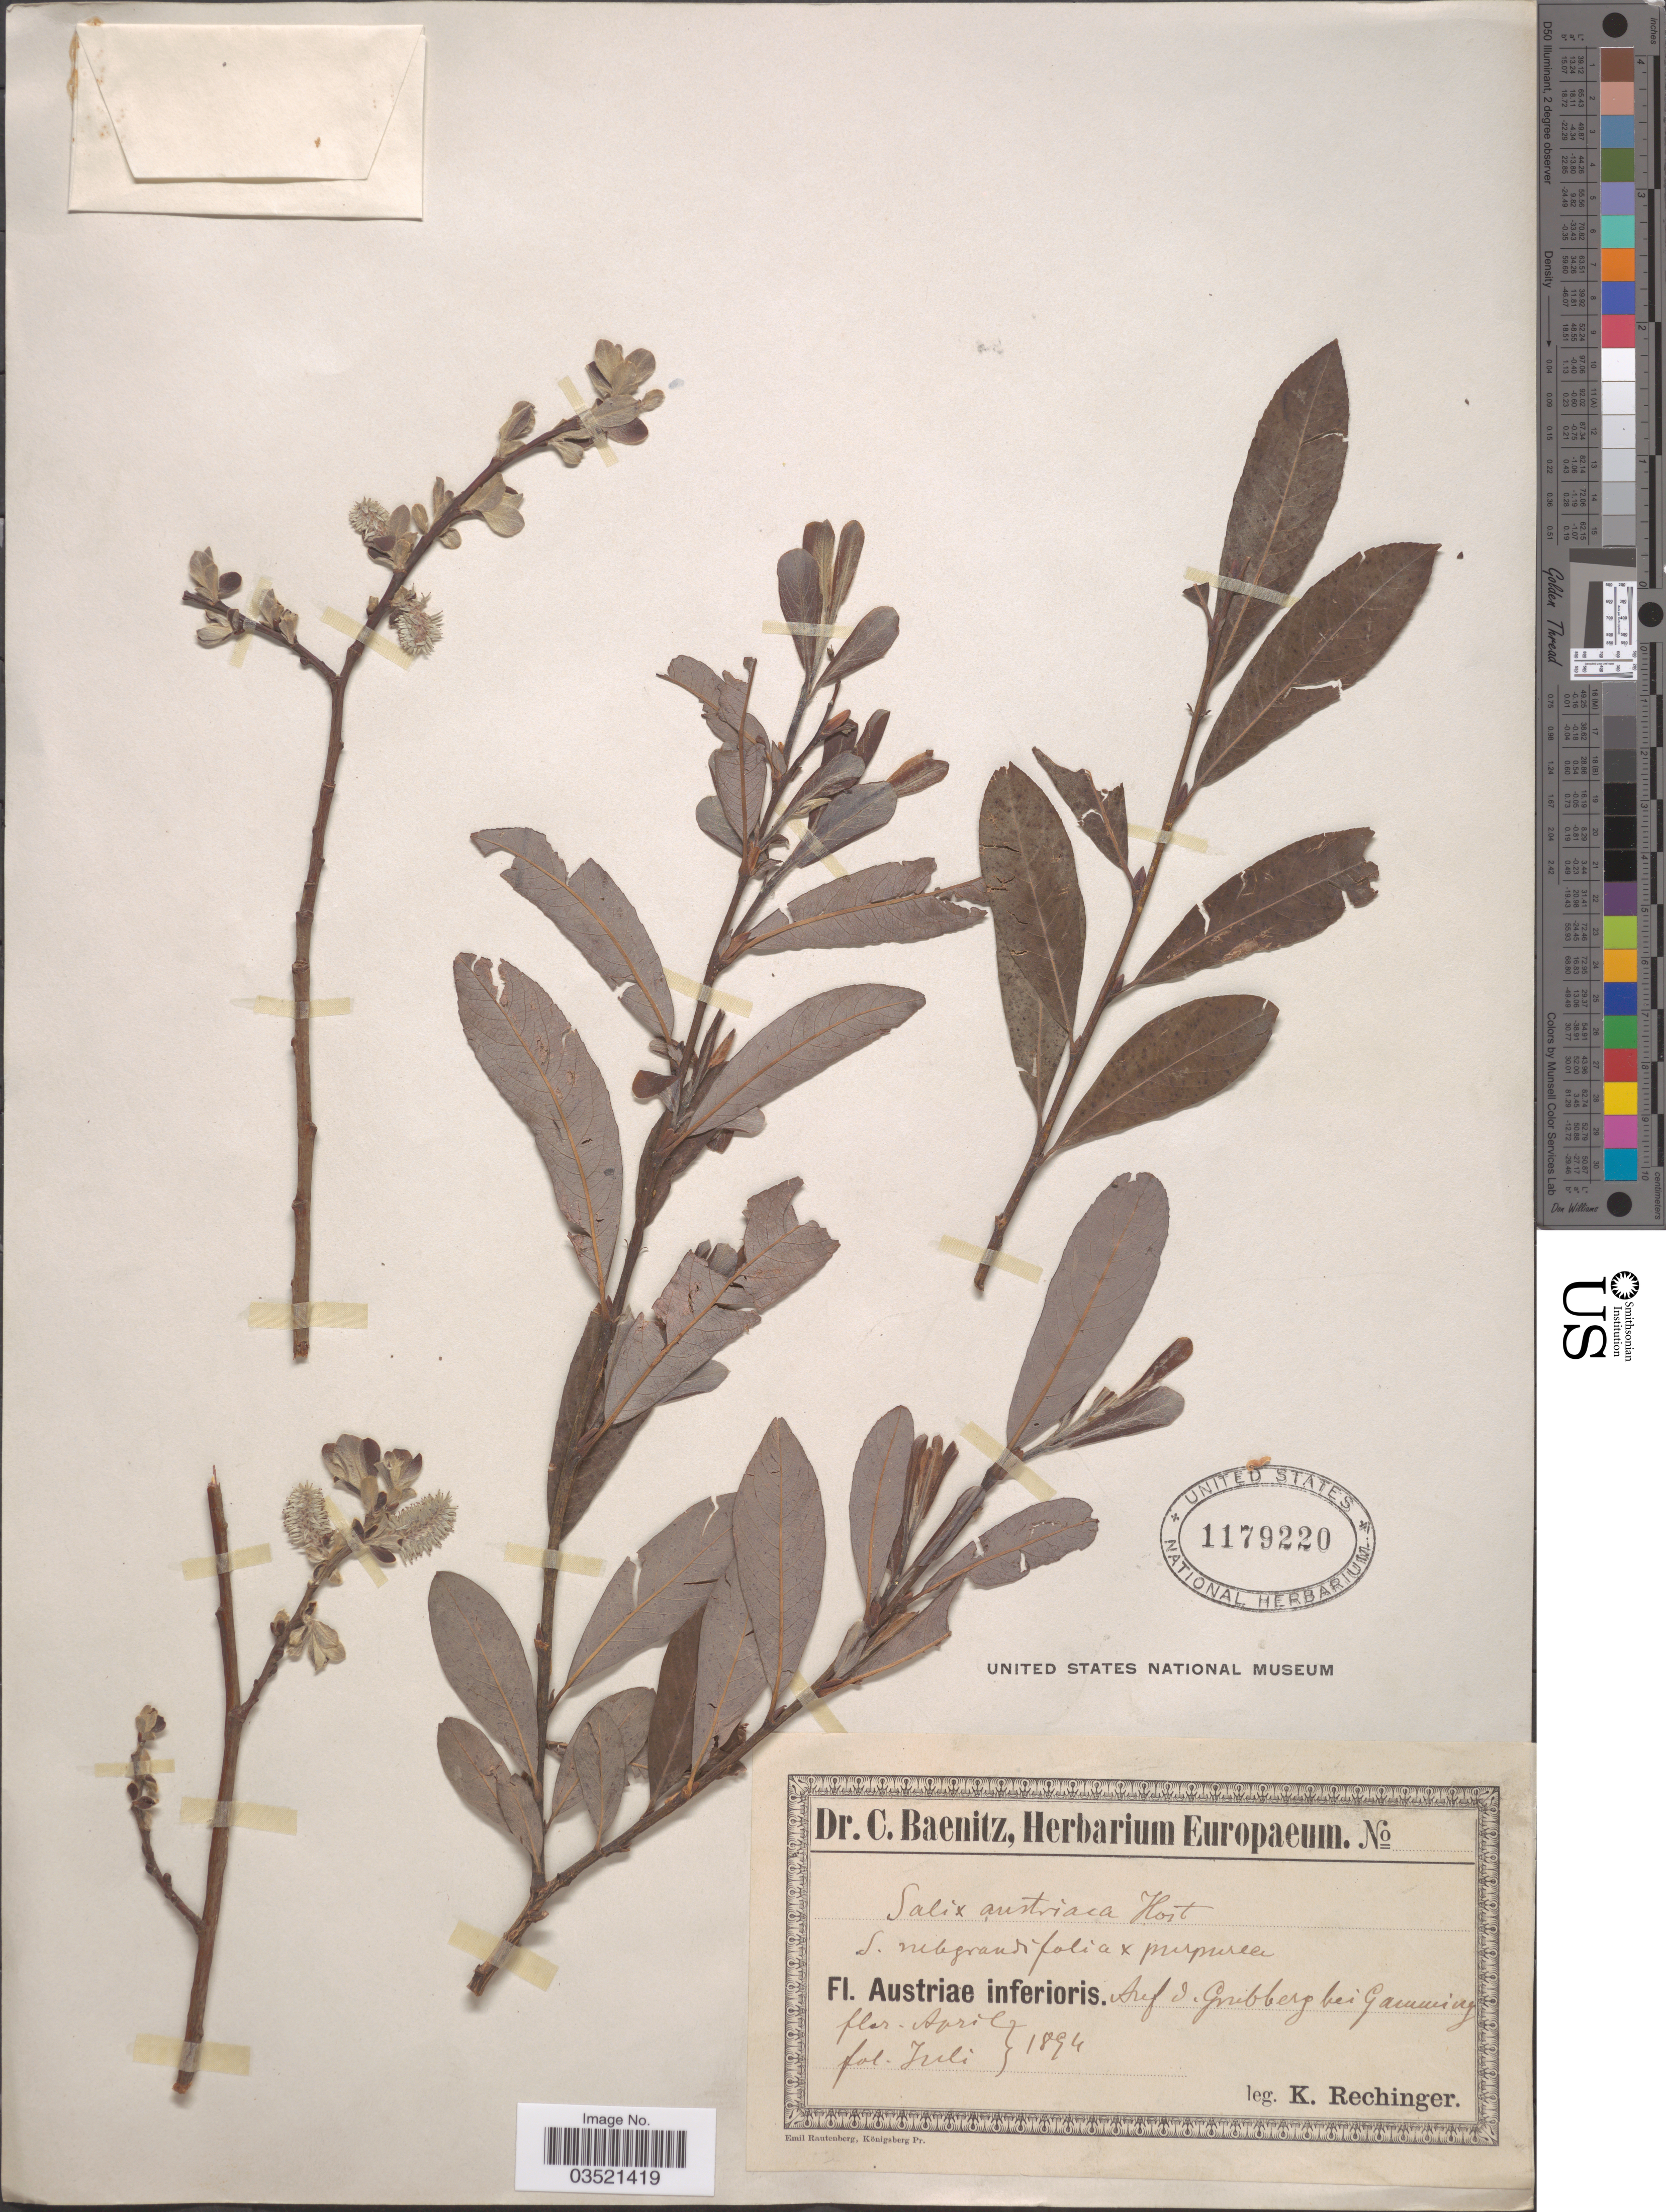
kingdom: Plantae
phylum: Tracheophyta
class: Magnoliopsida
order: Malpighiales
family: Salicaceae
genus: Salix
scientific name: Salix austriaca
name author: Host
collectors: K. Rechinger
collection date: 1894-04/1894-07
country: Austria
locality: Austriae inferioris. Auf d. Grubberg bei Gamming.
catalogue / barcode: US 1179220